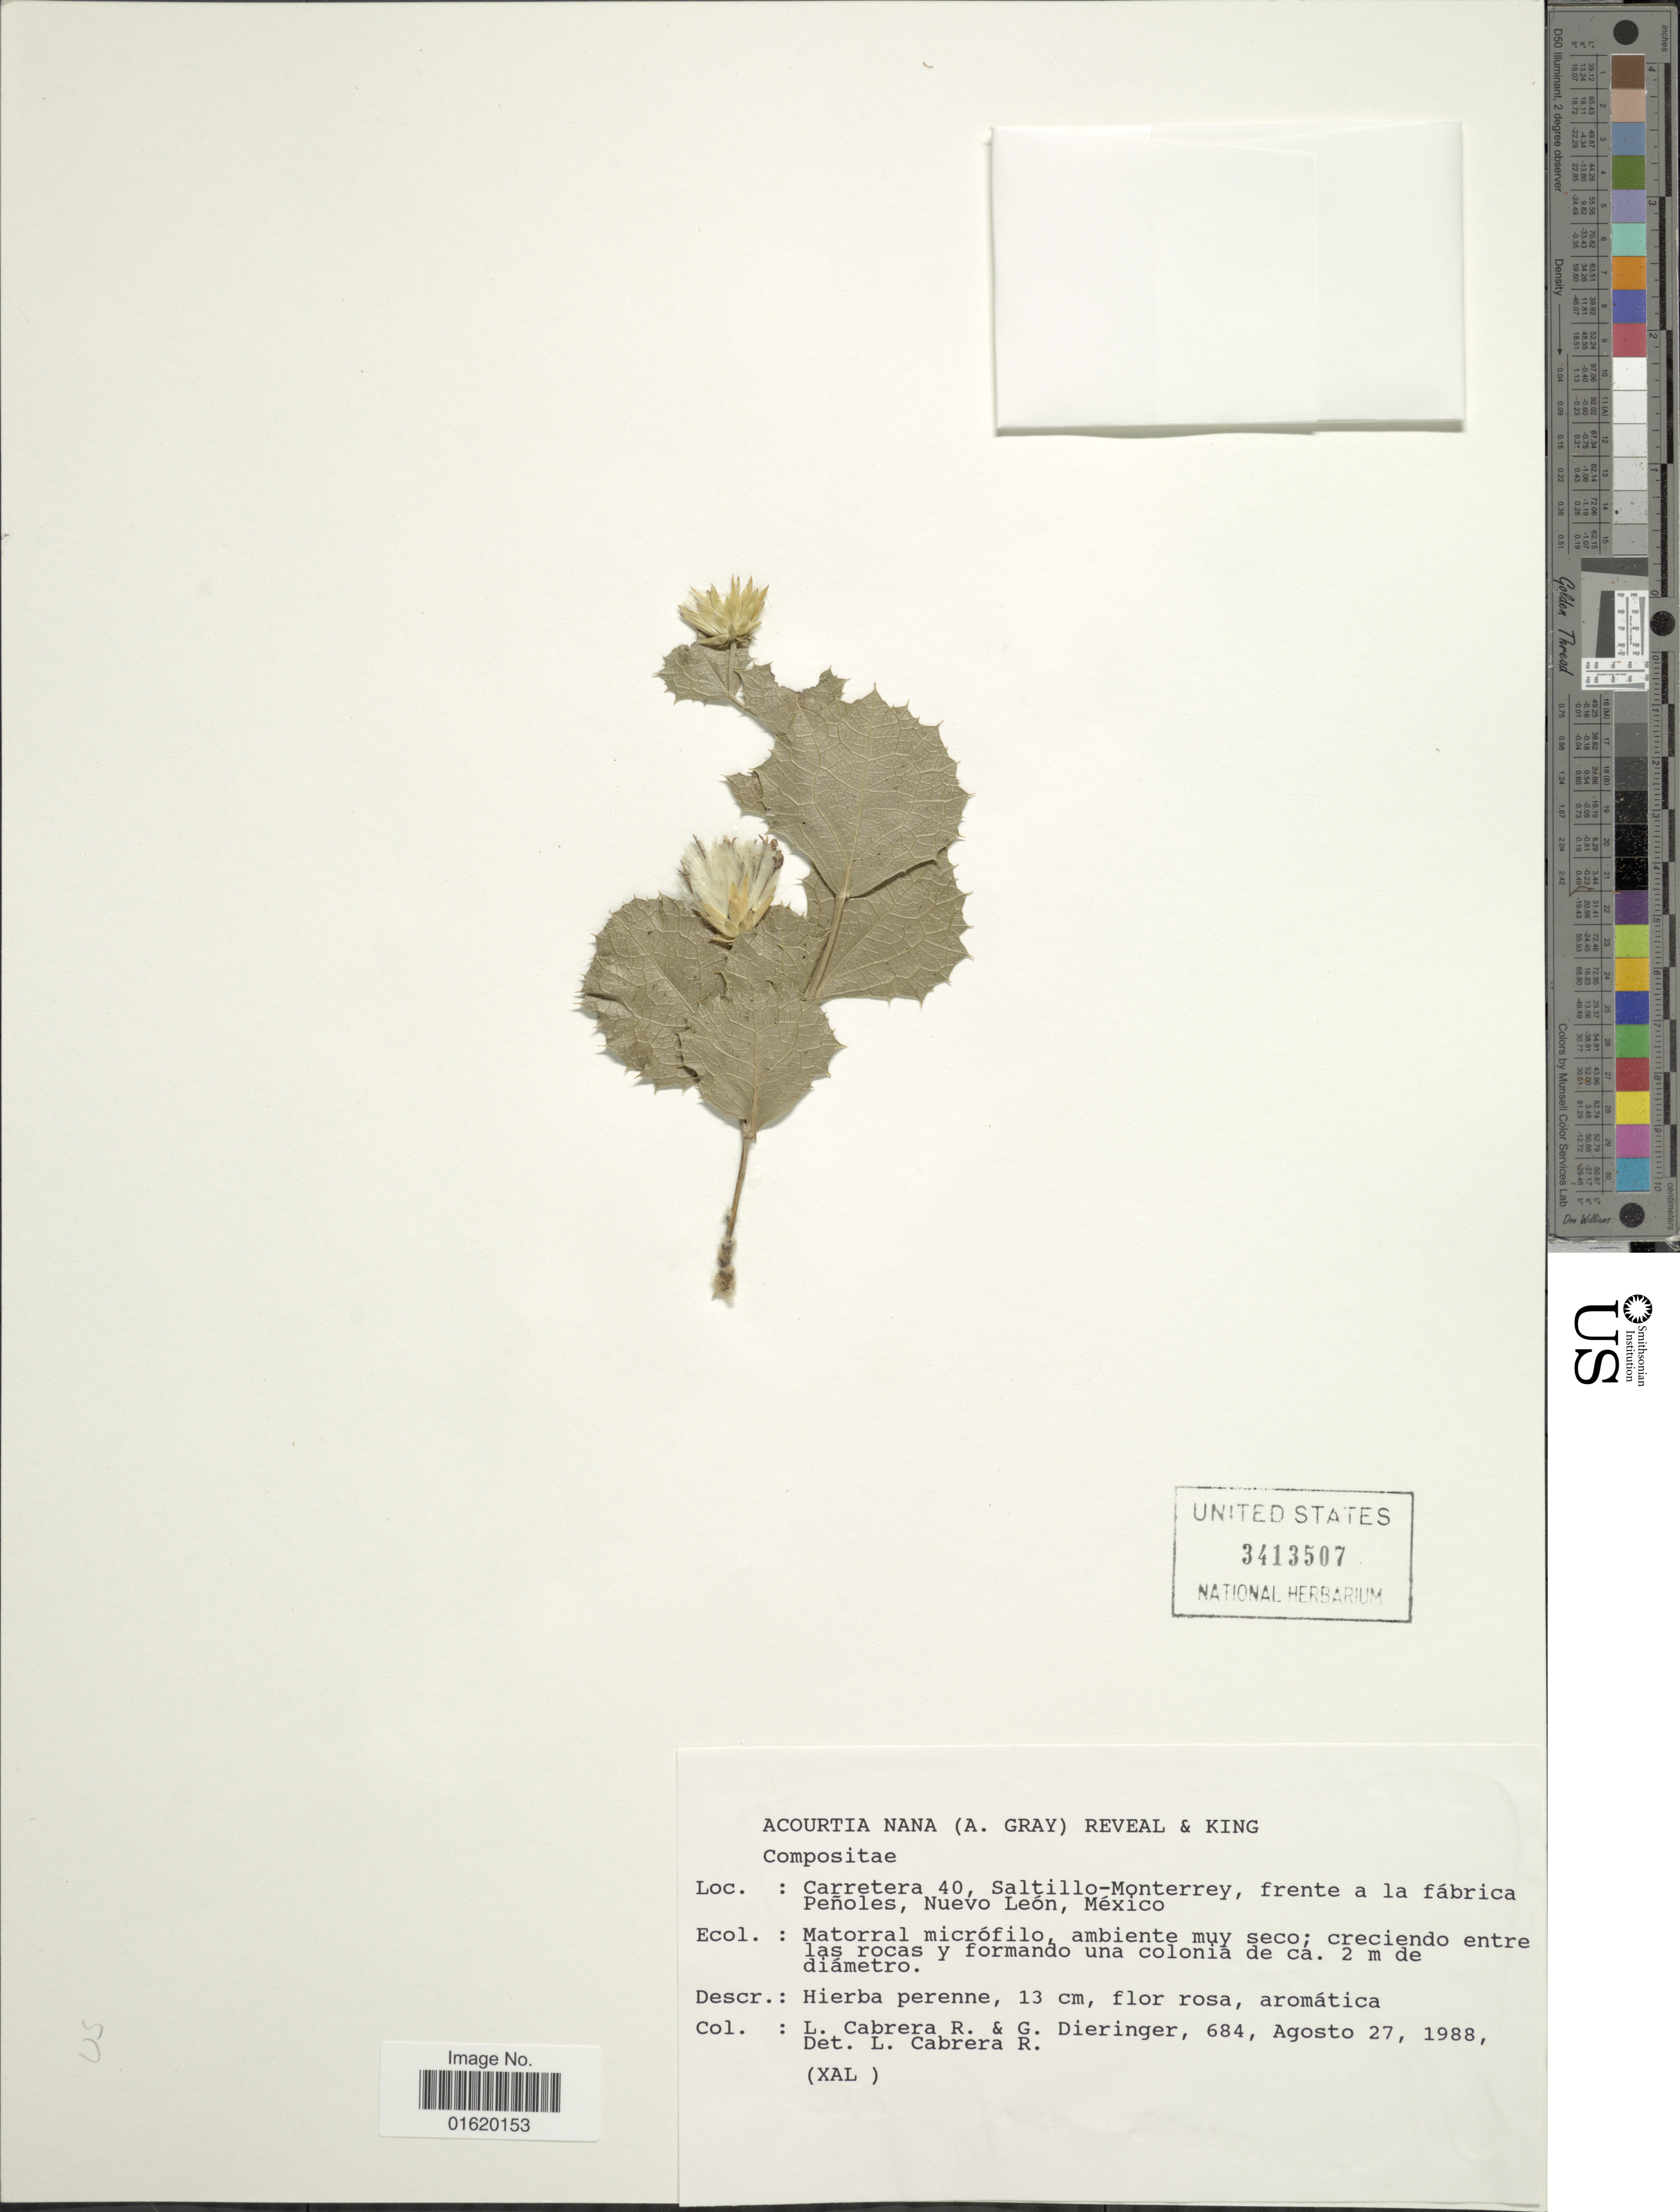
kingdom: Plantae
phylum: Tracheophyta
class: Magnoliopsida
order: Asterales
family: Asteraceae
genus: Acourtia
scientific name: Acourtia nana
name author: (A. Gray) Reveal & R.M. King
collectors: L. Cabrera R. & G. Dieringer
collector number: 684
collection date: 1988-08-27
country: Mexico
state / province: Nuevo León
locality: Carretera 40, Saltillo-Monterrey, frenta a la fábrica Peñoles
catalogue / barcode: US 3413507